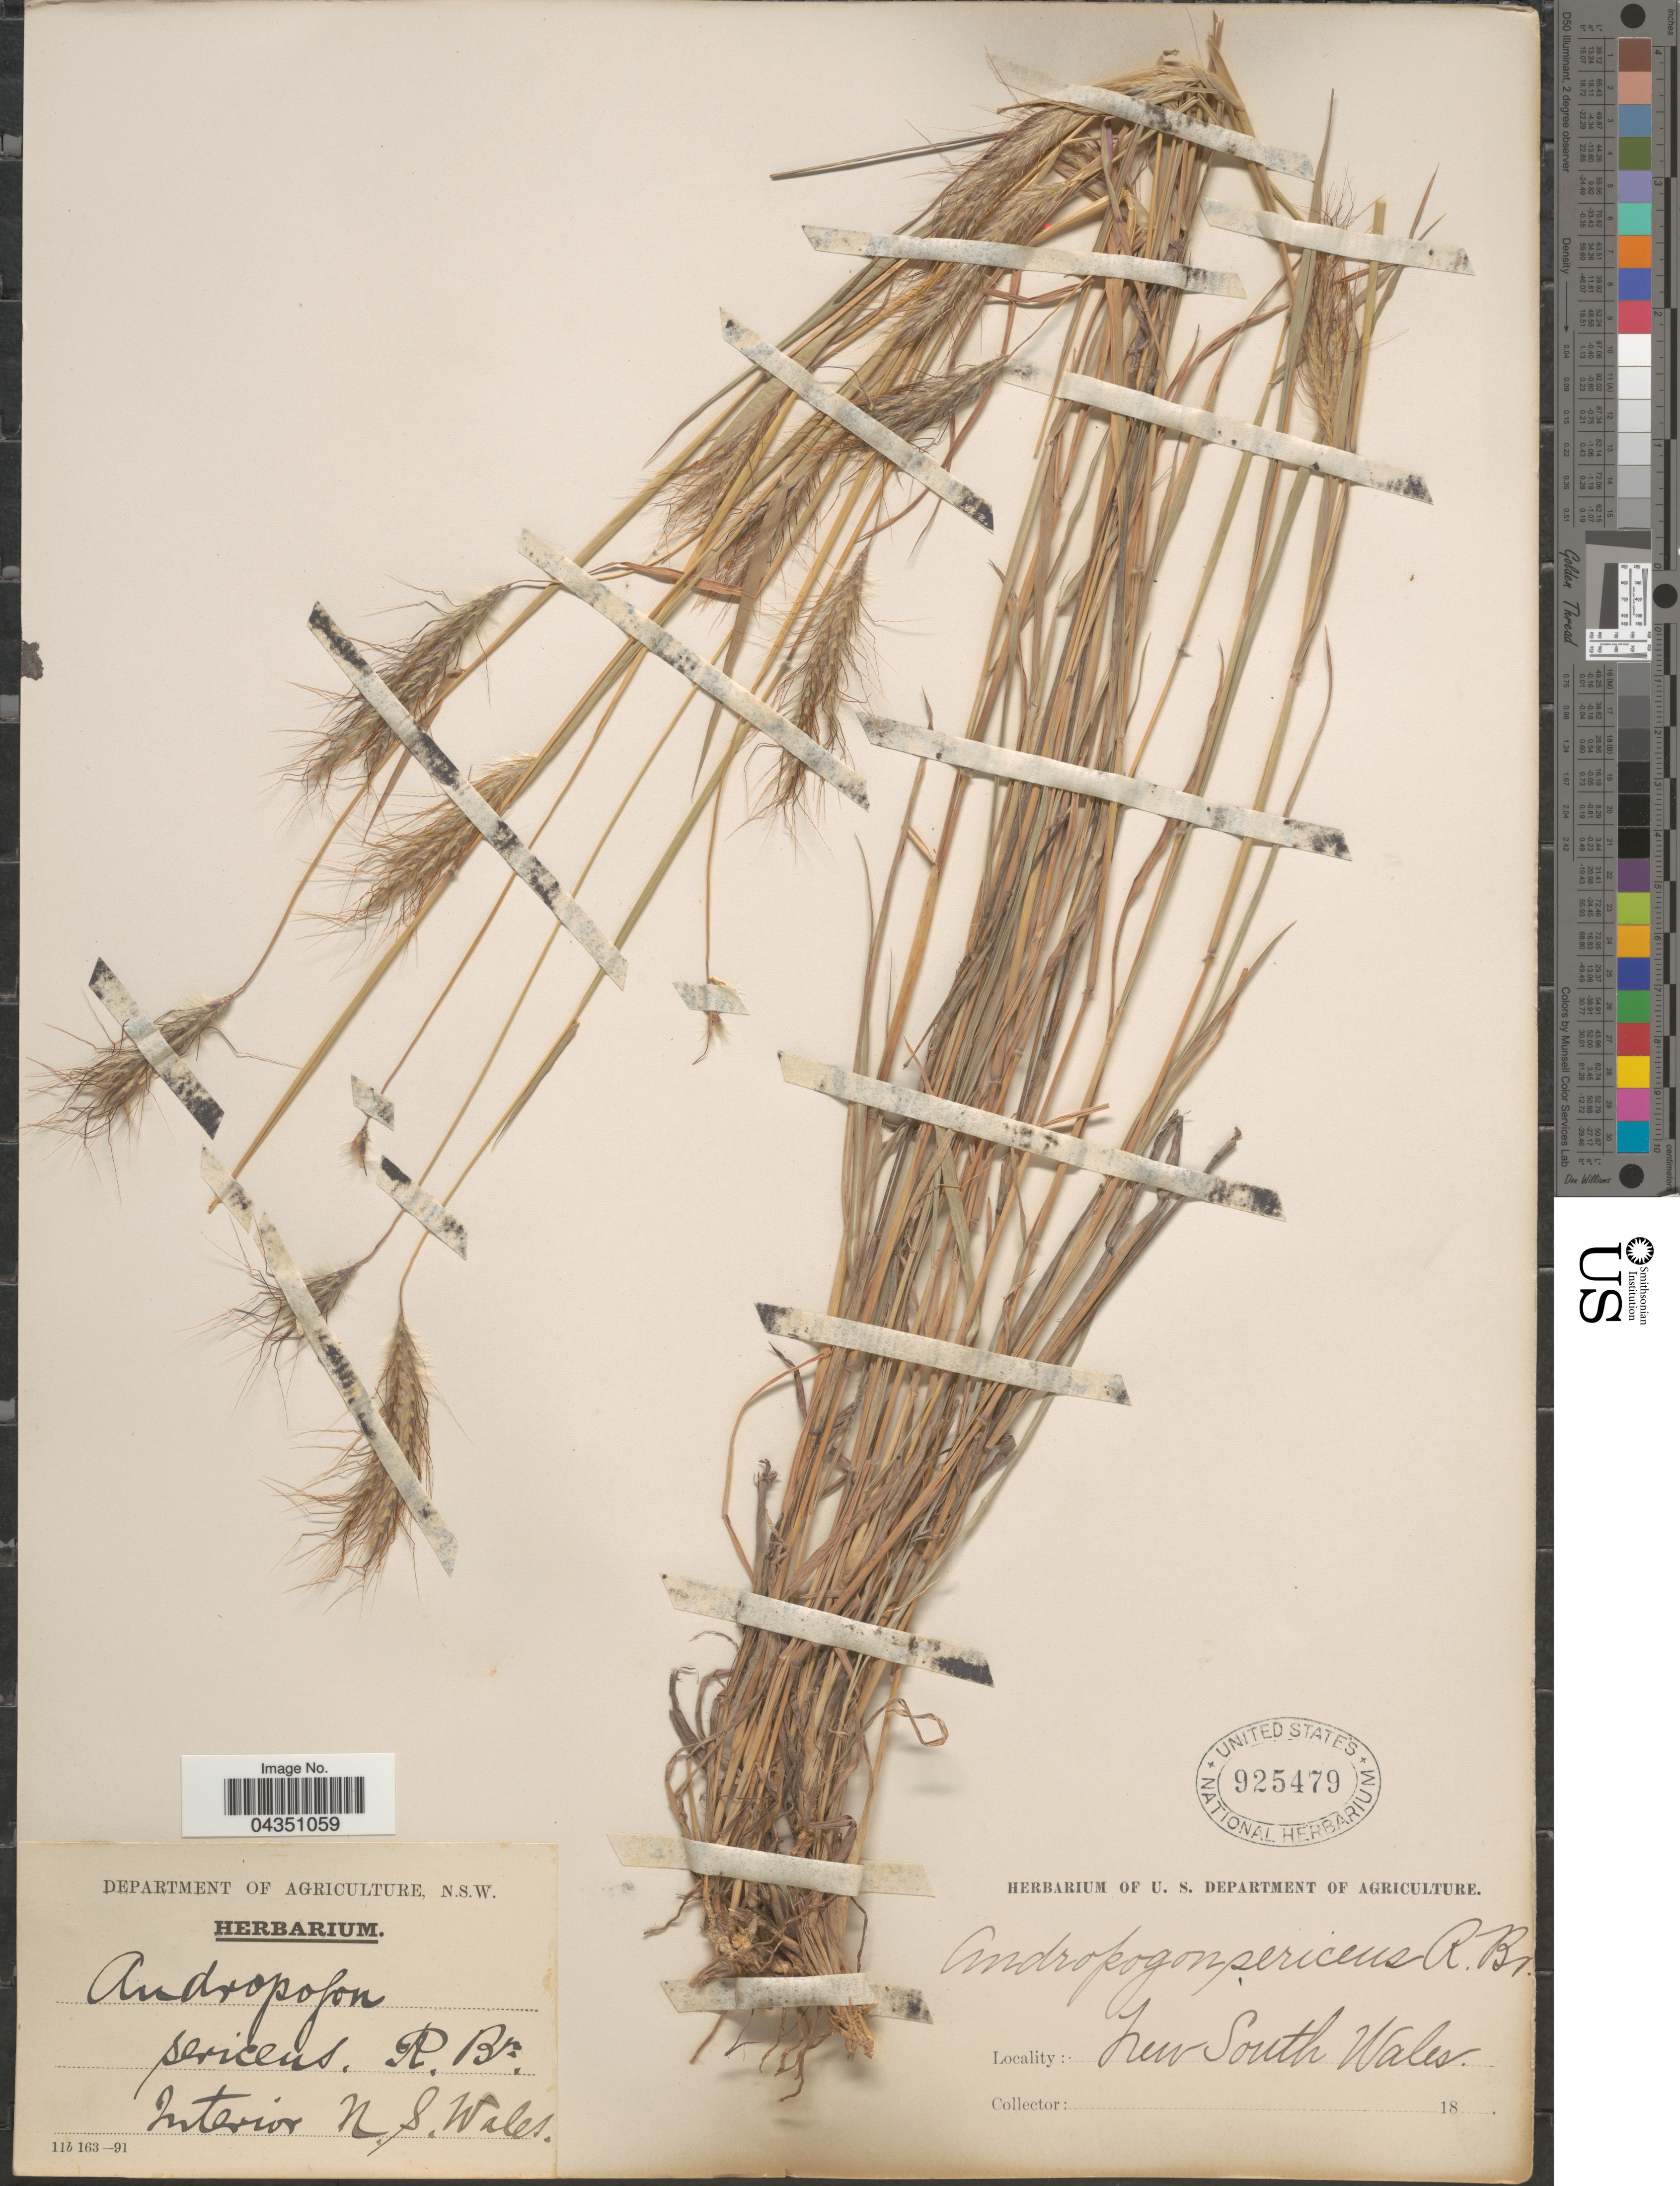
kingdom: Plantae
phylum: Tracheophyta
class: Liliopsida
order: Poales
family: Poaceae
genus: Dichanthium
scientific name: Dichanthium sericeum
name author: (R. Br.) A. Camus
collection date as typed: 18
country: Australia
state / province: New South Wales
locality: Interior.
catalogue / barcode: US 925479